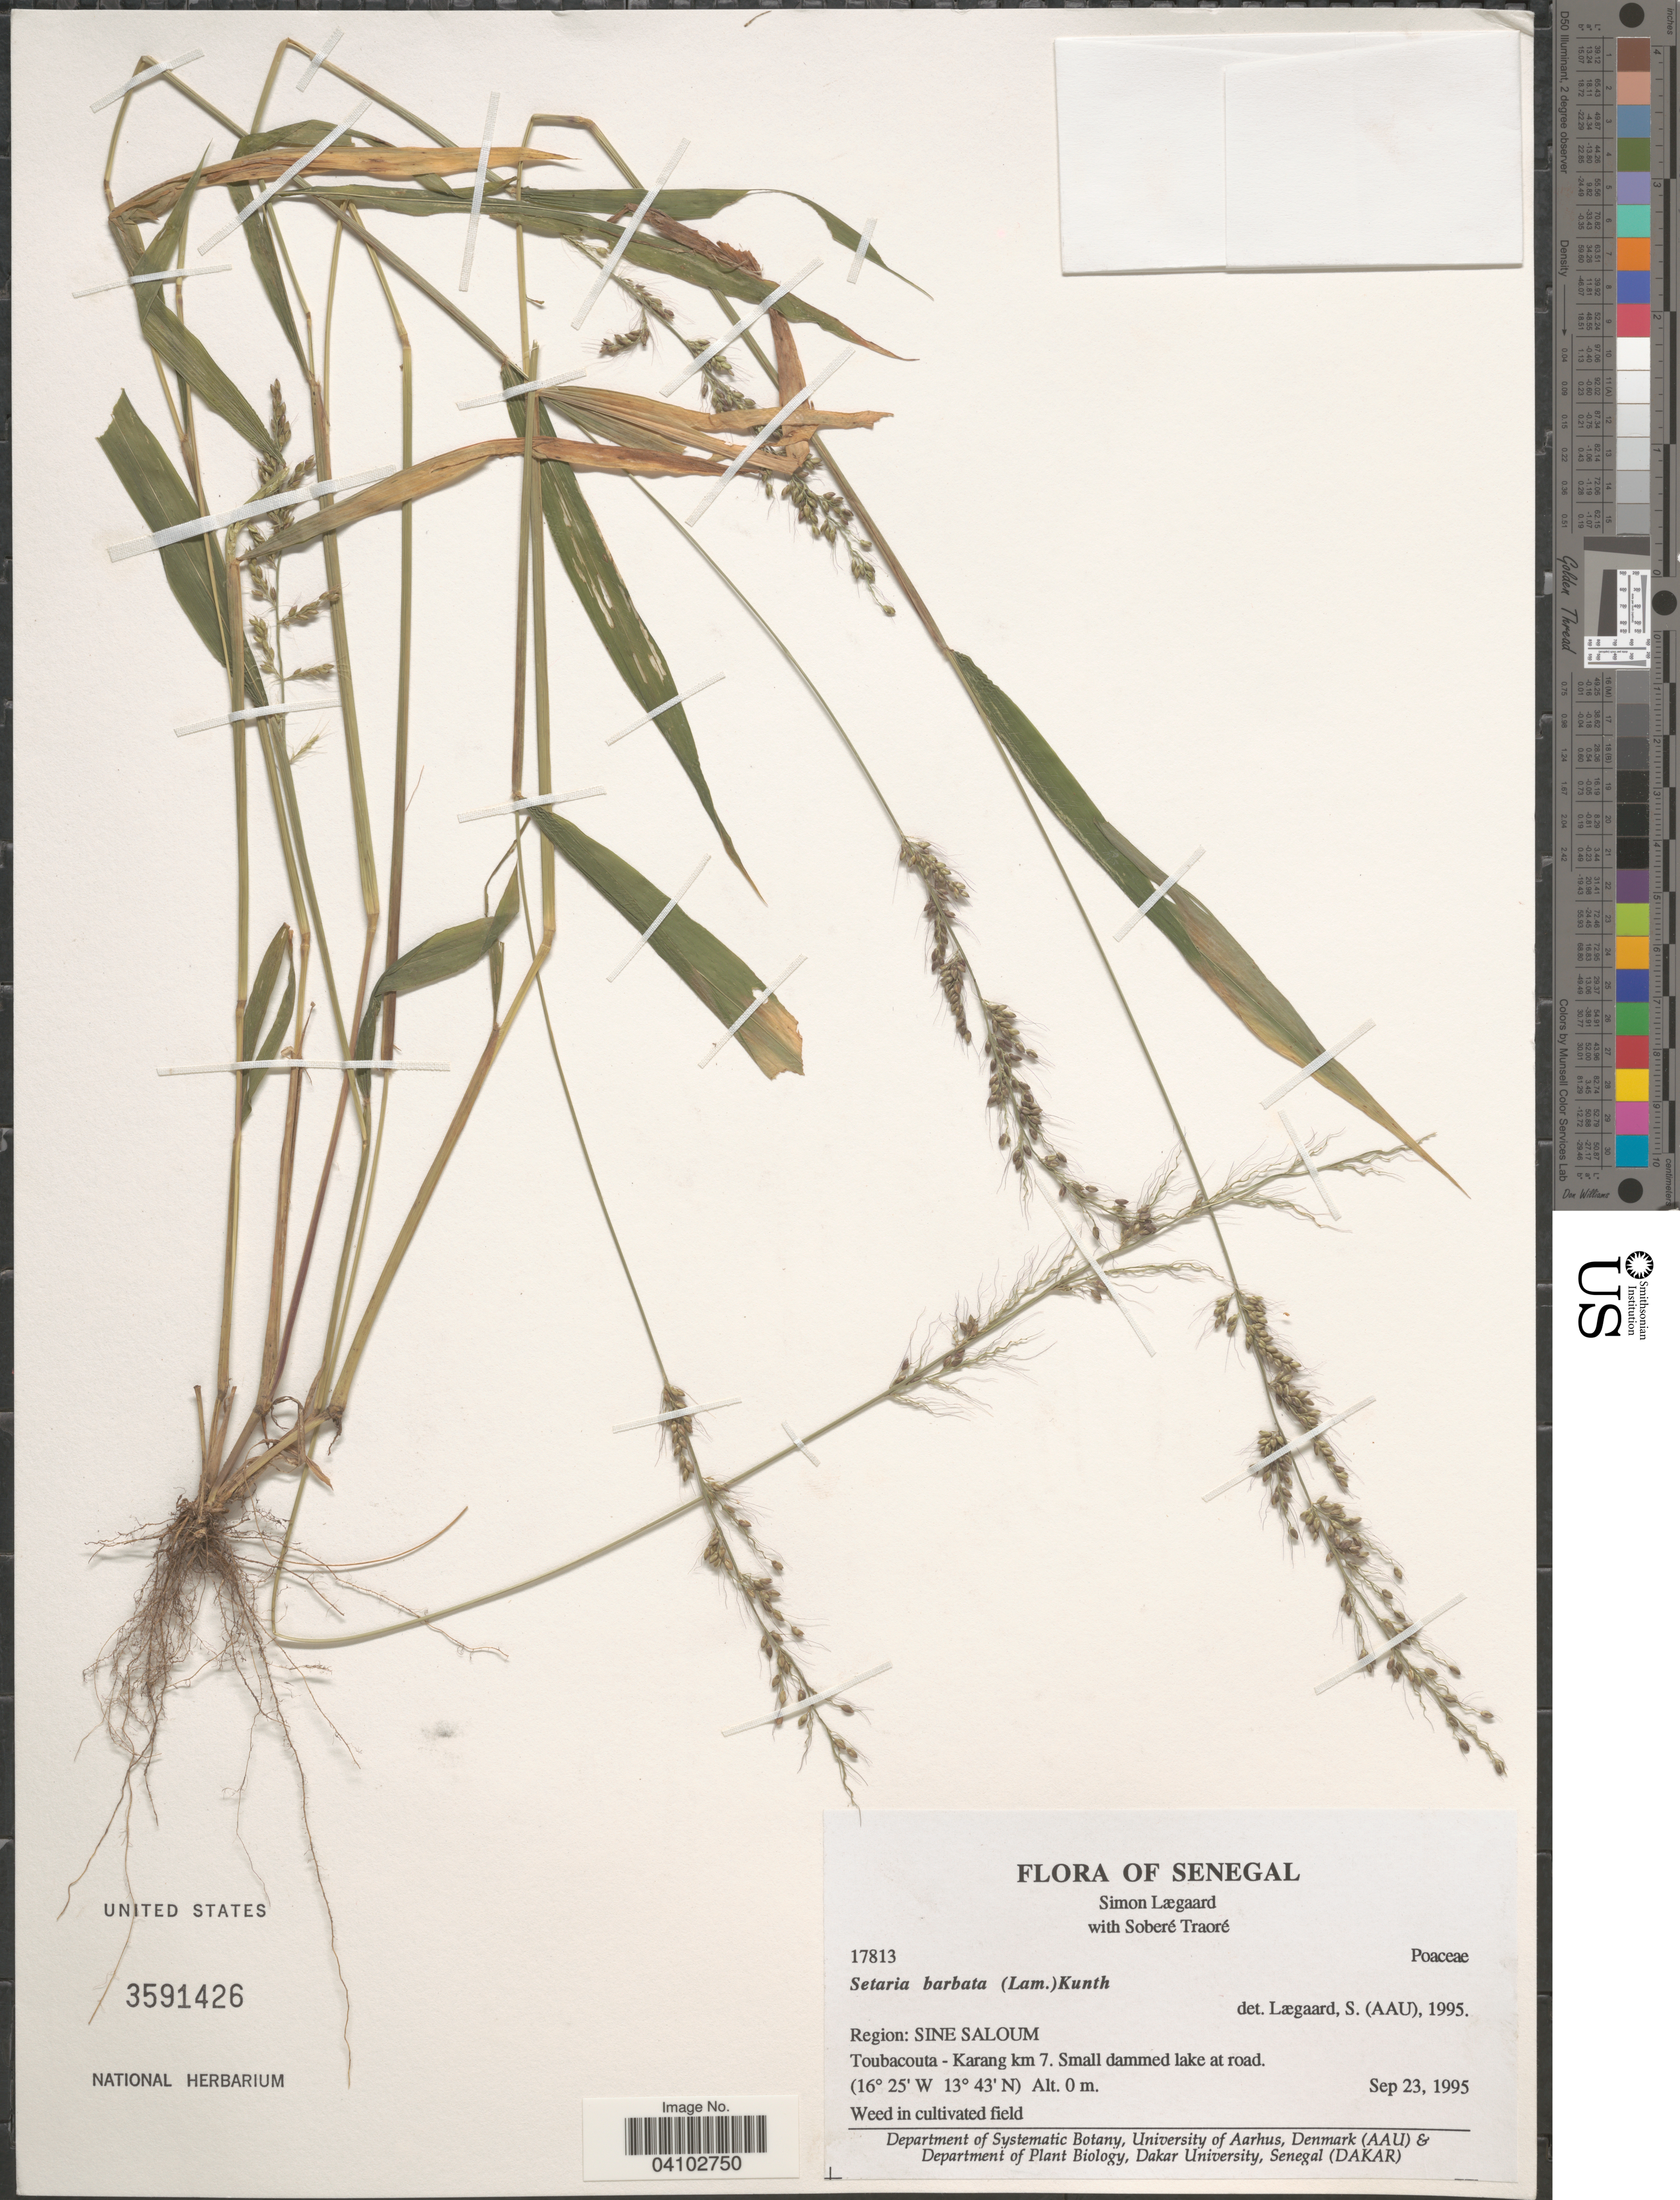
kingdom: Plantae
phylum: Tracheophyta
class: Liliopsida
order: Poales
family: Poaceae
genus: Setaria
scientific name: Setaria barbata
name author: (Lam.) Kunth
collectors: S. Lægaard & S. Traore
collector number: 17813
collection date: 1995-09-23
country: Senegal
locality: Region: Sine Saloum. Toubacouta - Karang km 7. Small dammed lake at road.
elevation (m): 0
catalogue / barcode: US 3591426